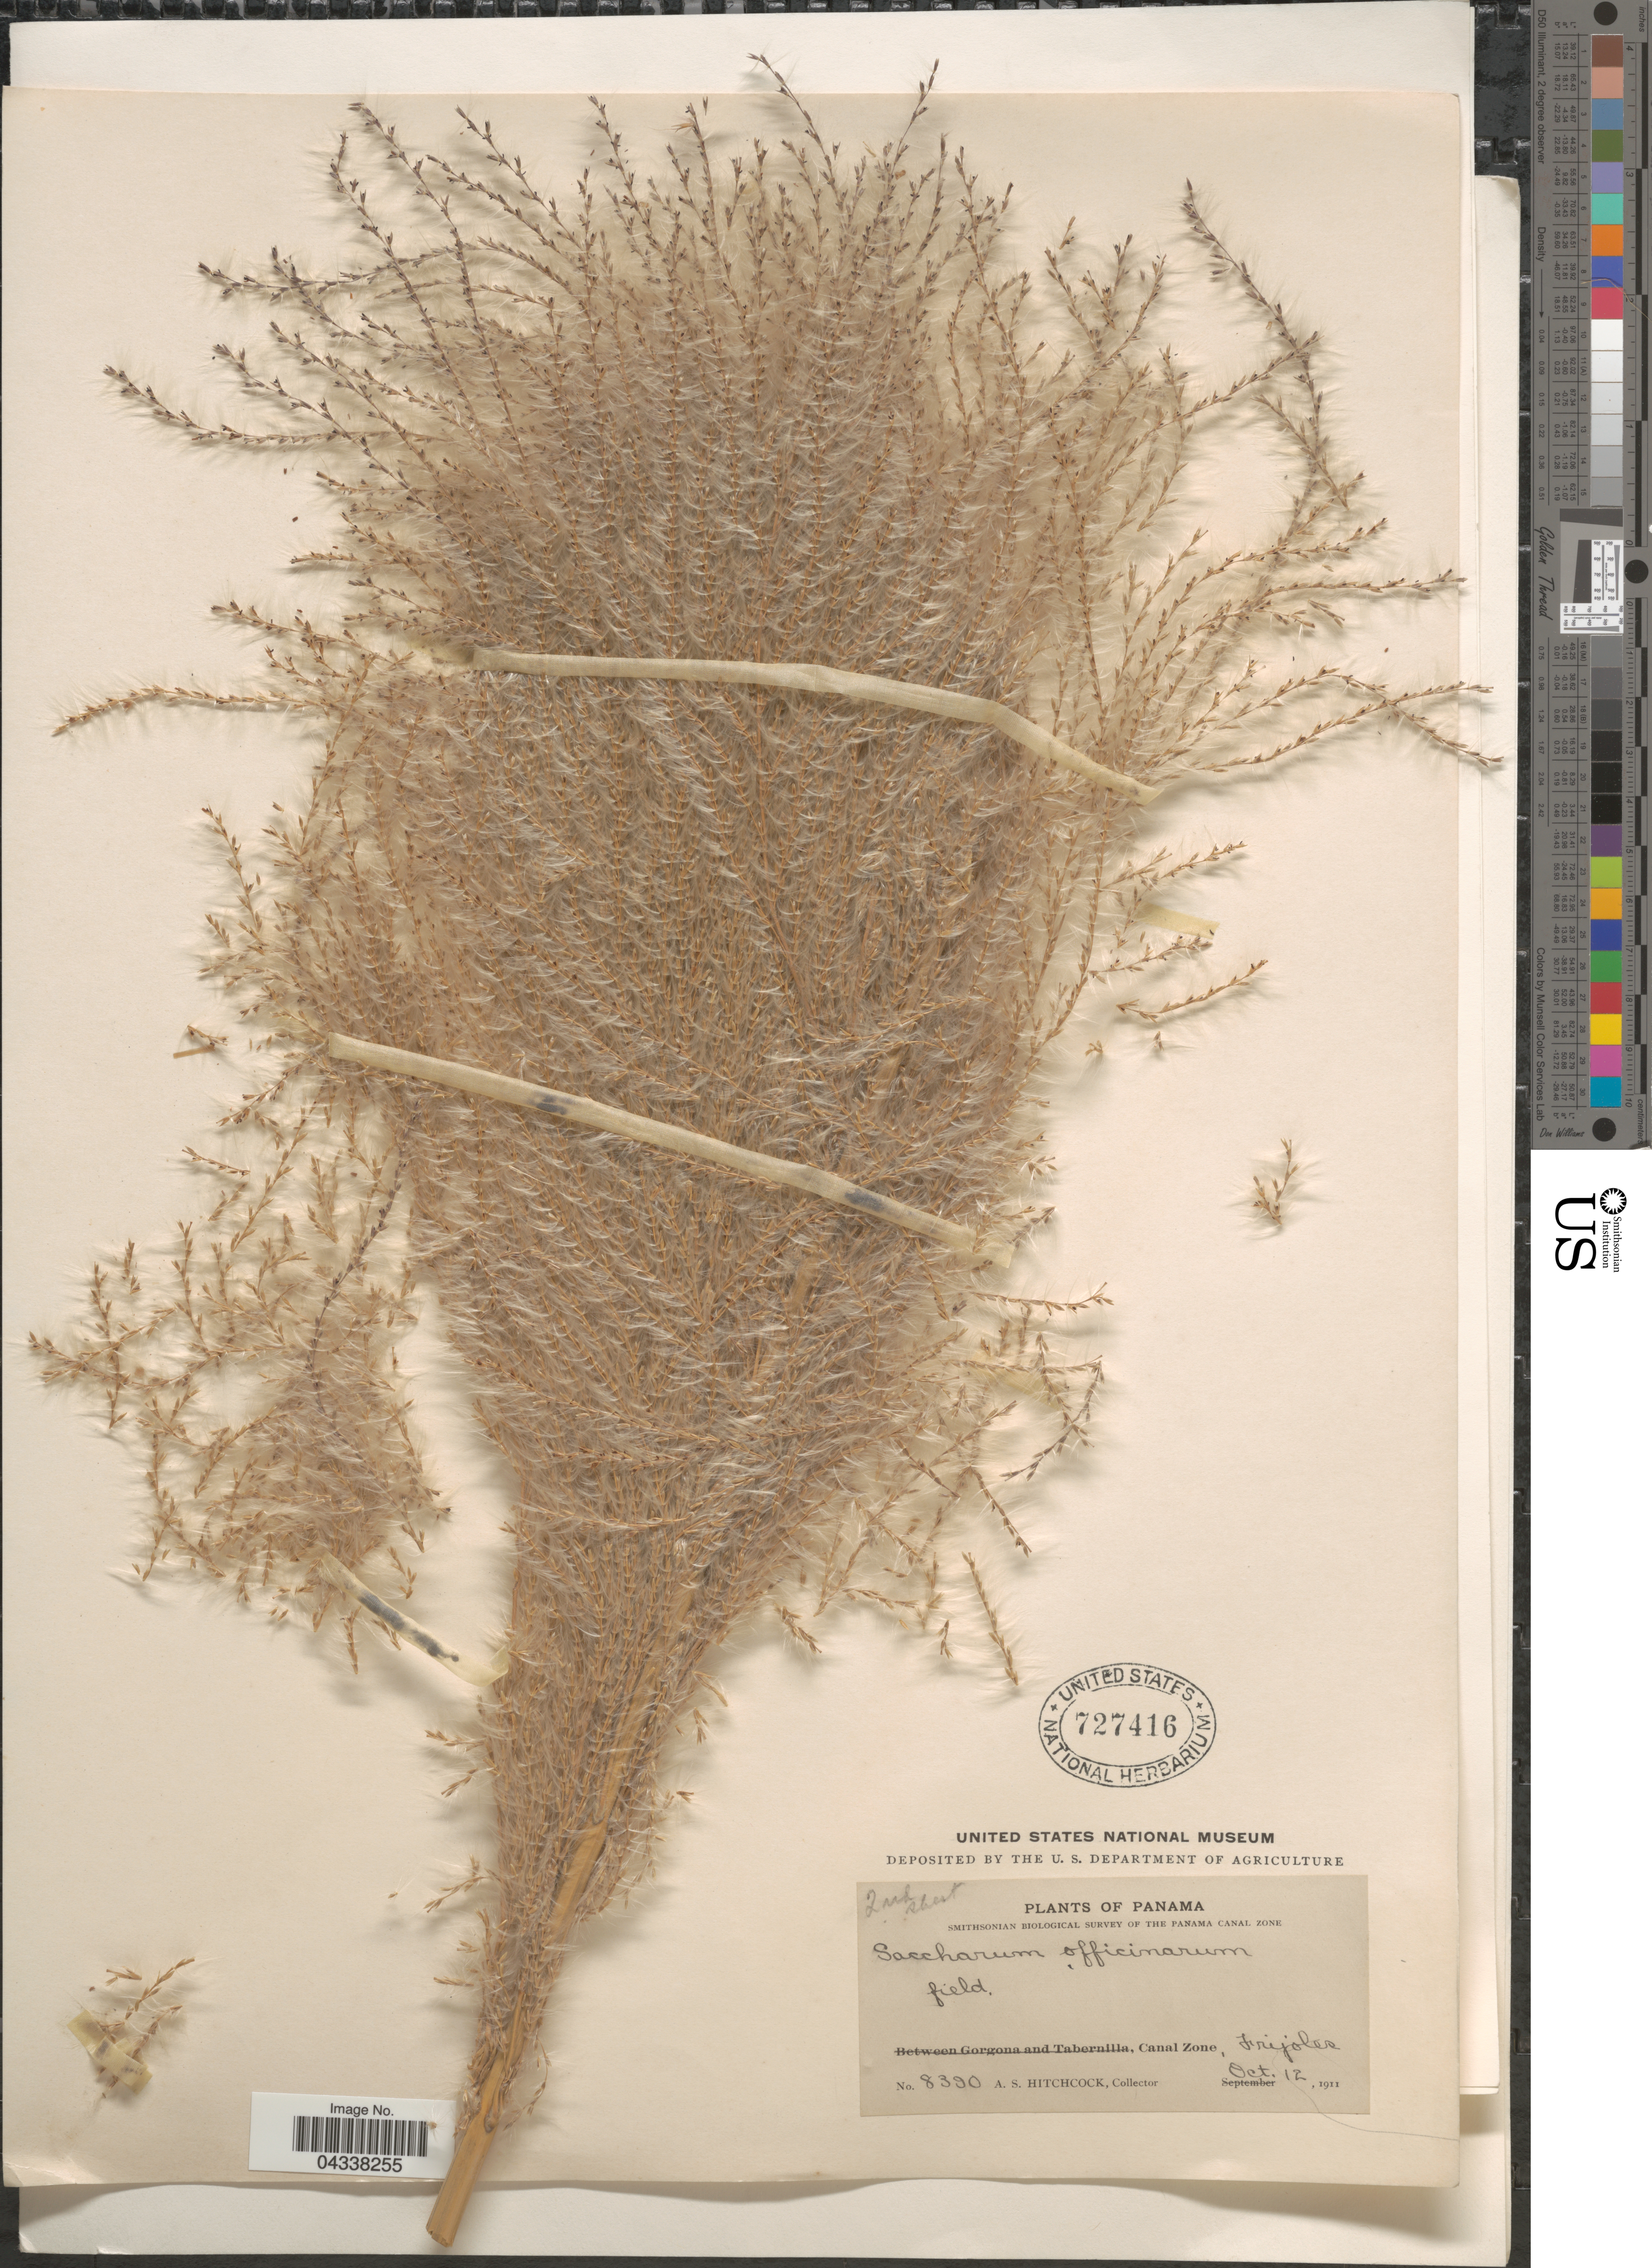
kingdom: Plantae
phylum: Tracheophyta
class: Liliopsida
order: Poales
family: Poaceae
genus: Saccharum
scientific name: Saccharum officinarum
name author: L.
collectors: A. S. Hitchcock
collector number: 8390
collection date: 1911-10-12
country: Panama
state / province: Colón / Panamá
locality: Smithsonian Biological Survey of the Panama Canal Zone. Canal Zone, Frijoles.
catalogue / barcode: US 727416